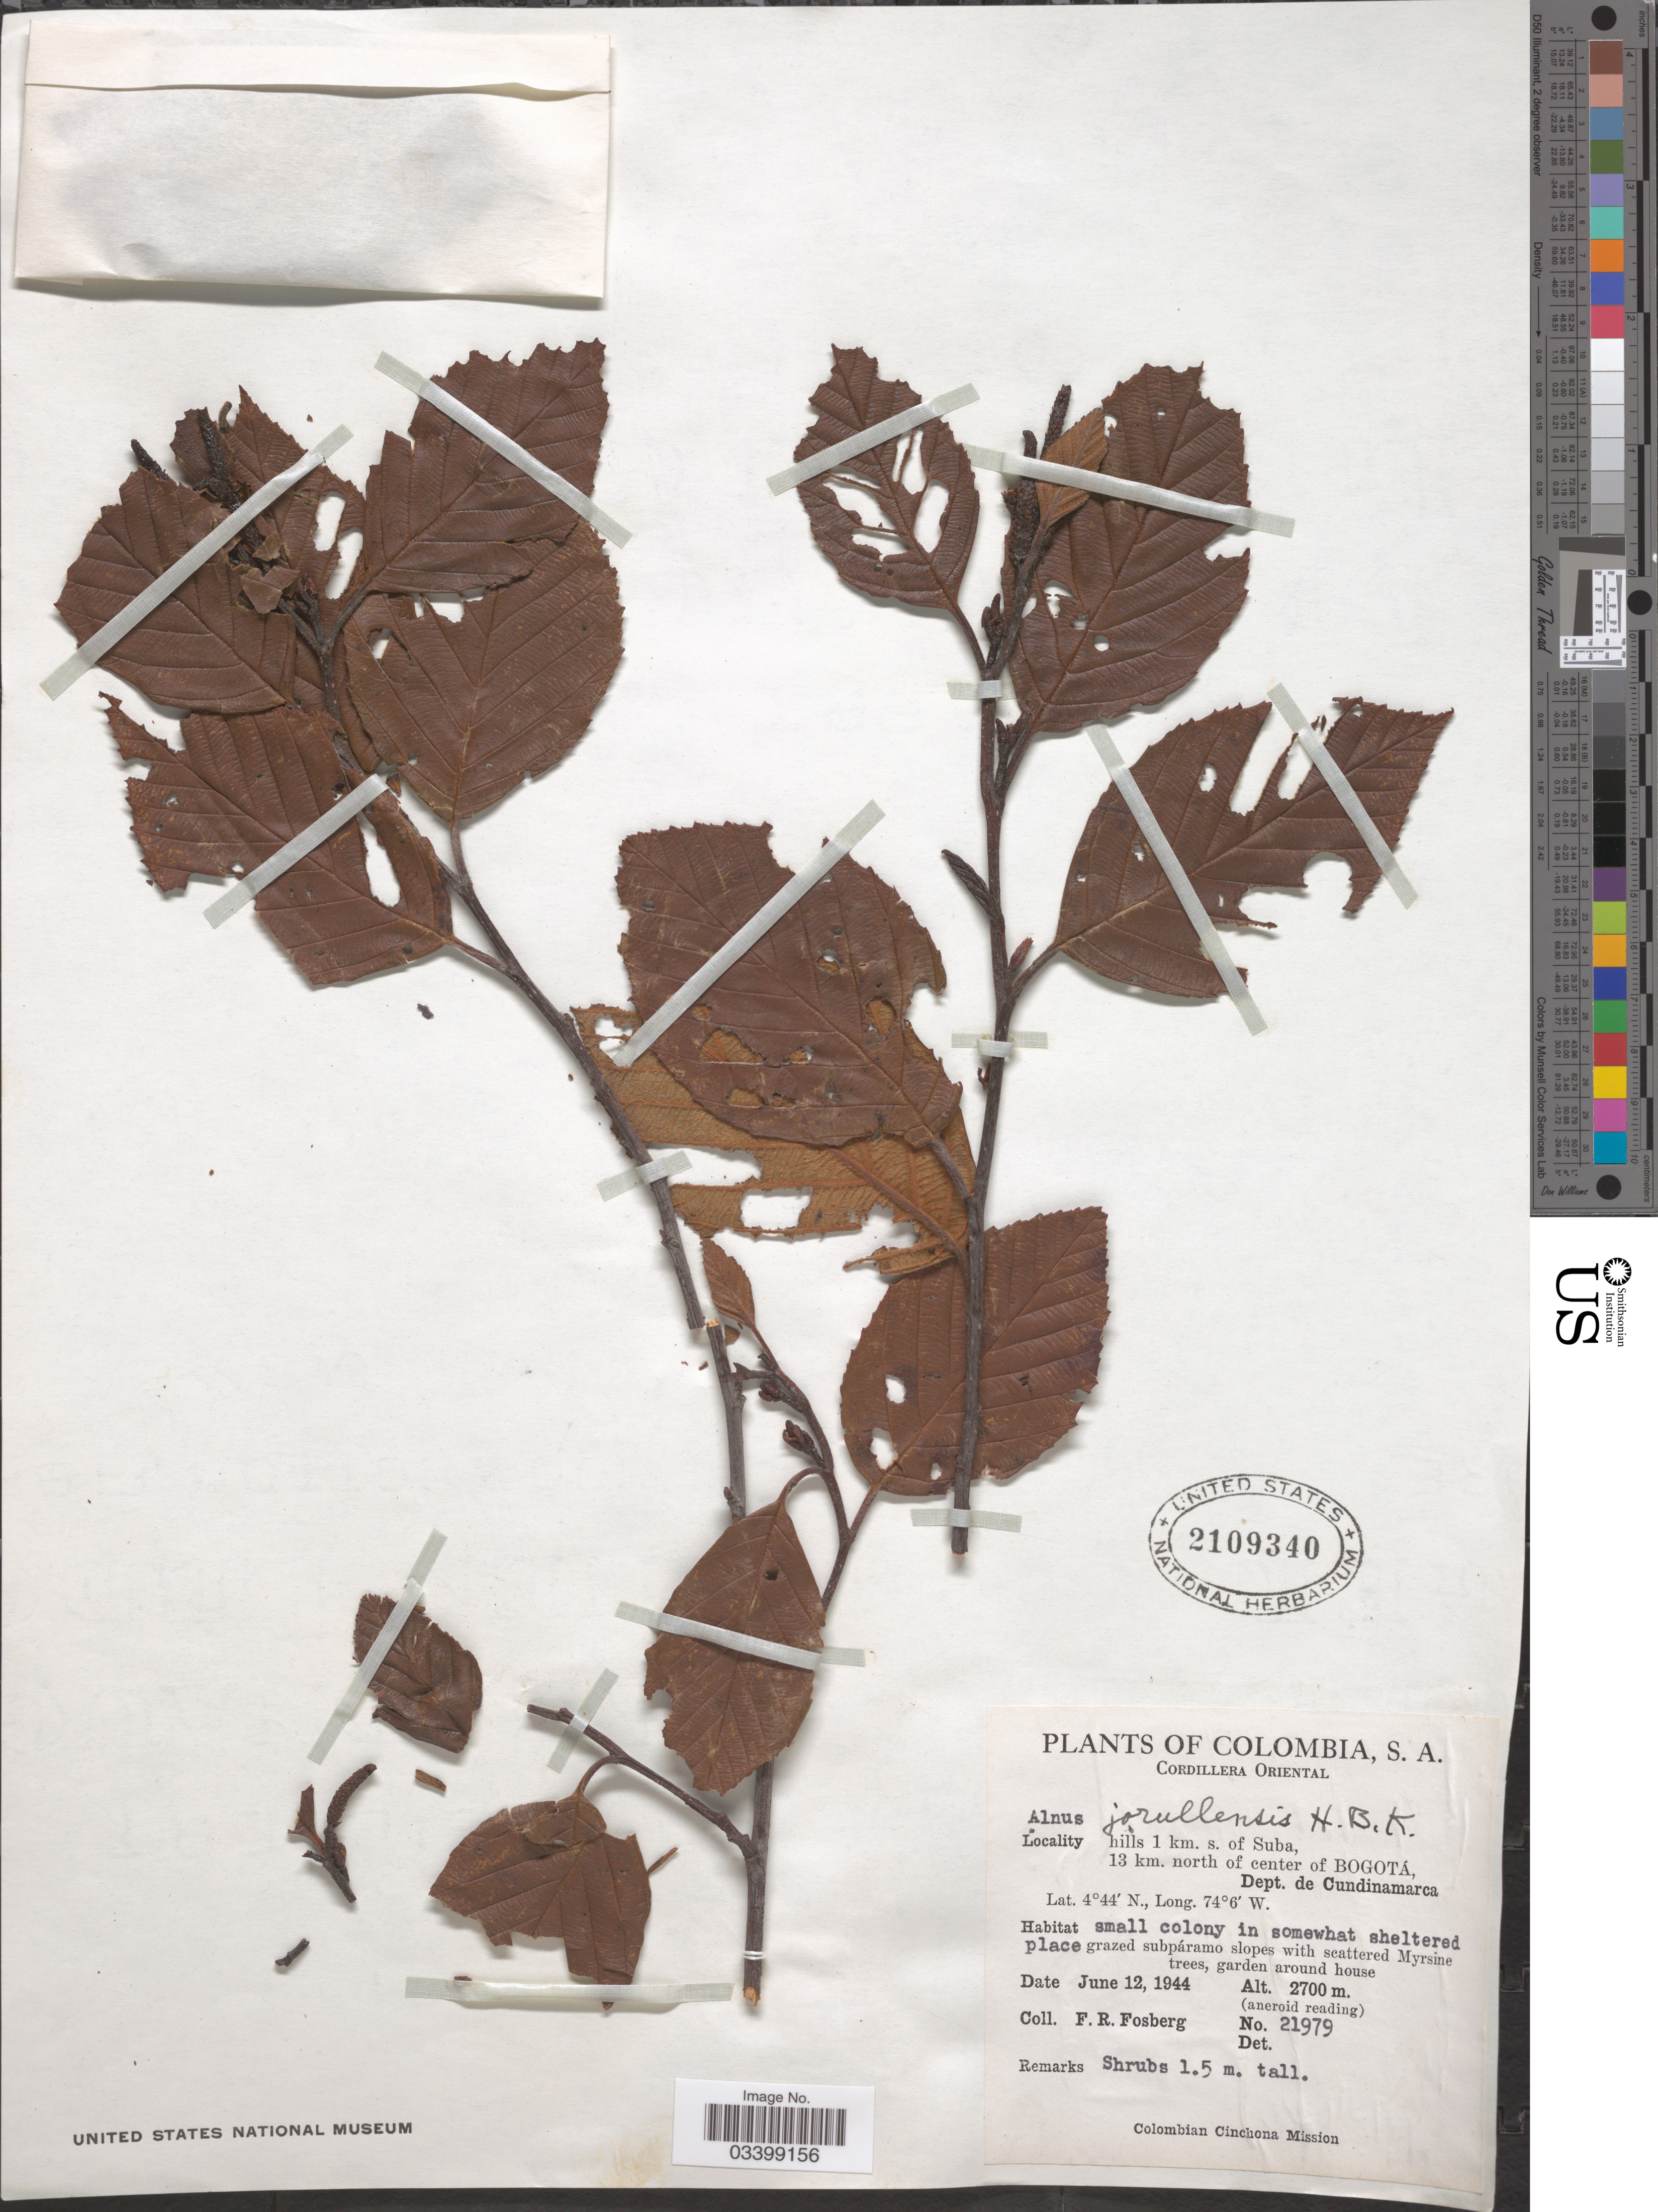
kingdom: Plantae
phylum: Tracheophyta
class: Magnoliopsida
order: Fagales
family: Betulaceae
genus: Alnus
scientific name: Alnus acuminata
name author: Kunth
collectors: F. R. Fosberg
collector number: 21979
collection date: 1944-06-12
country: Colombia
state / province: Cundinamarca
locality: Cordillera Oriental. hills 1 km. s. of Suba, 13 km. north of center of Bogotá, Dept. de Cundinamarca.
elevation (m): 2700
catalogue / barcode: US 2109340